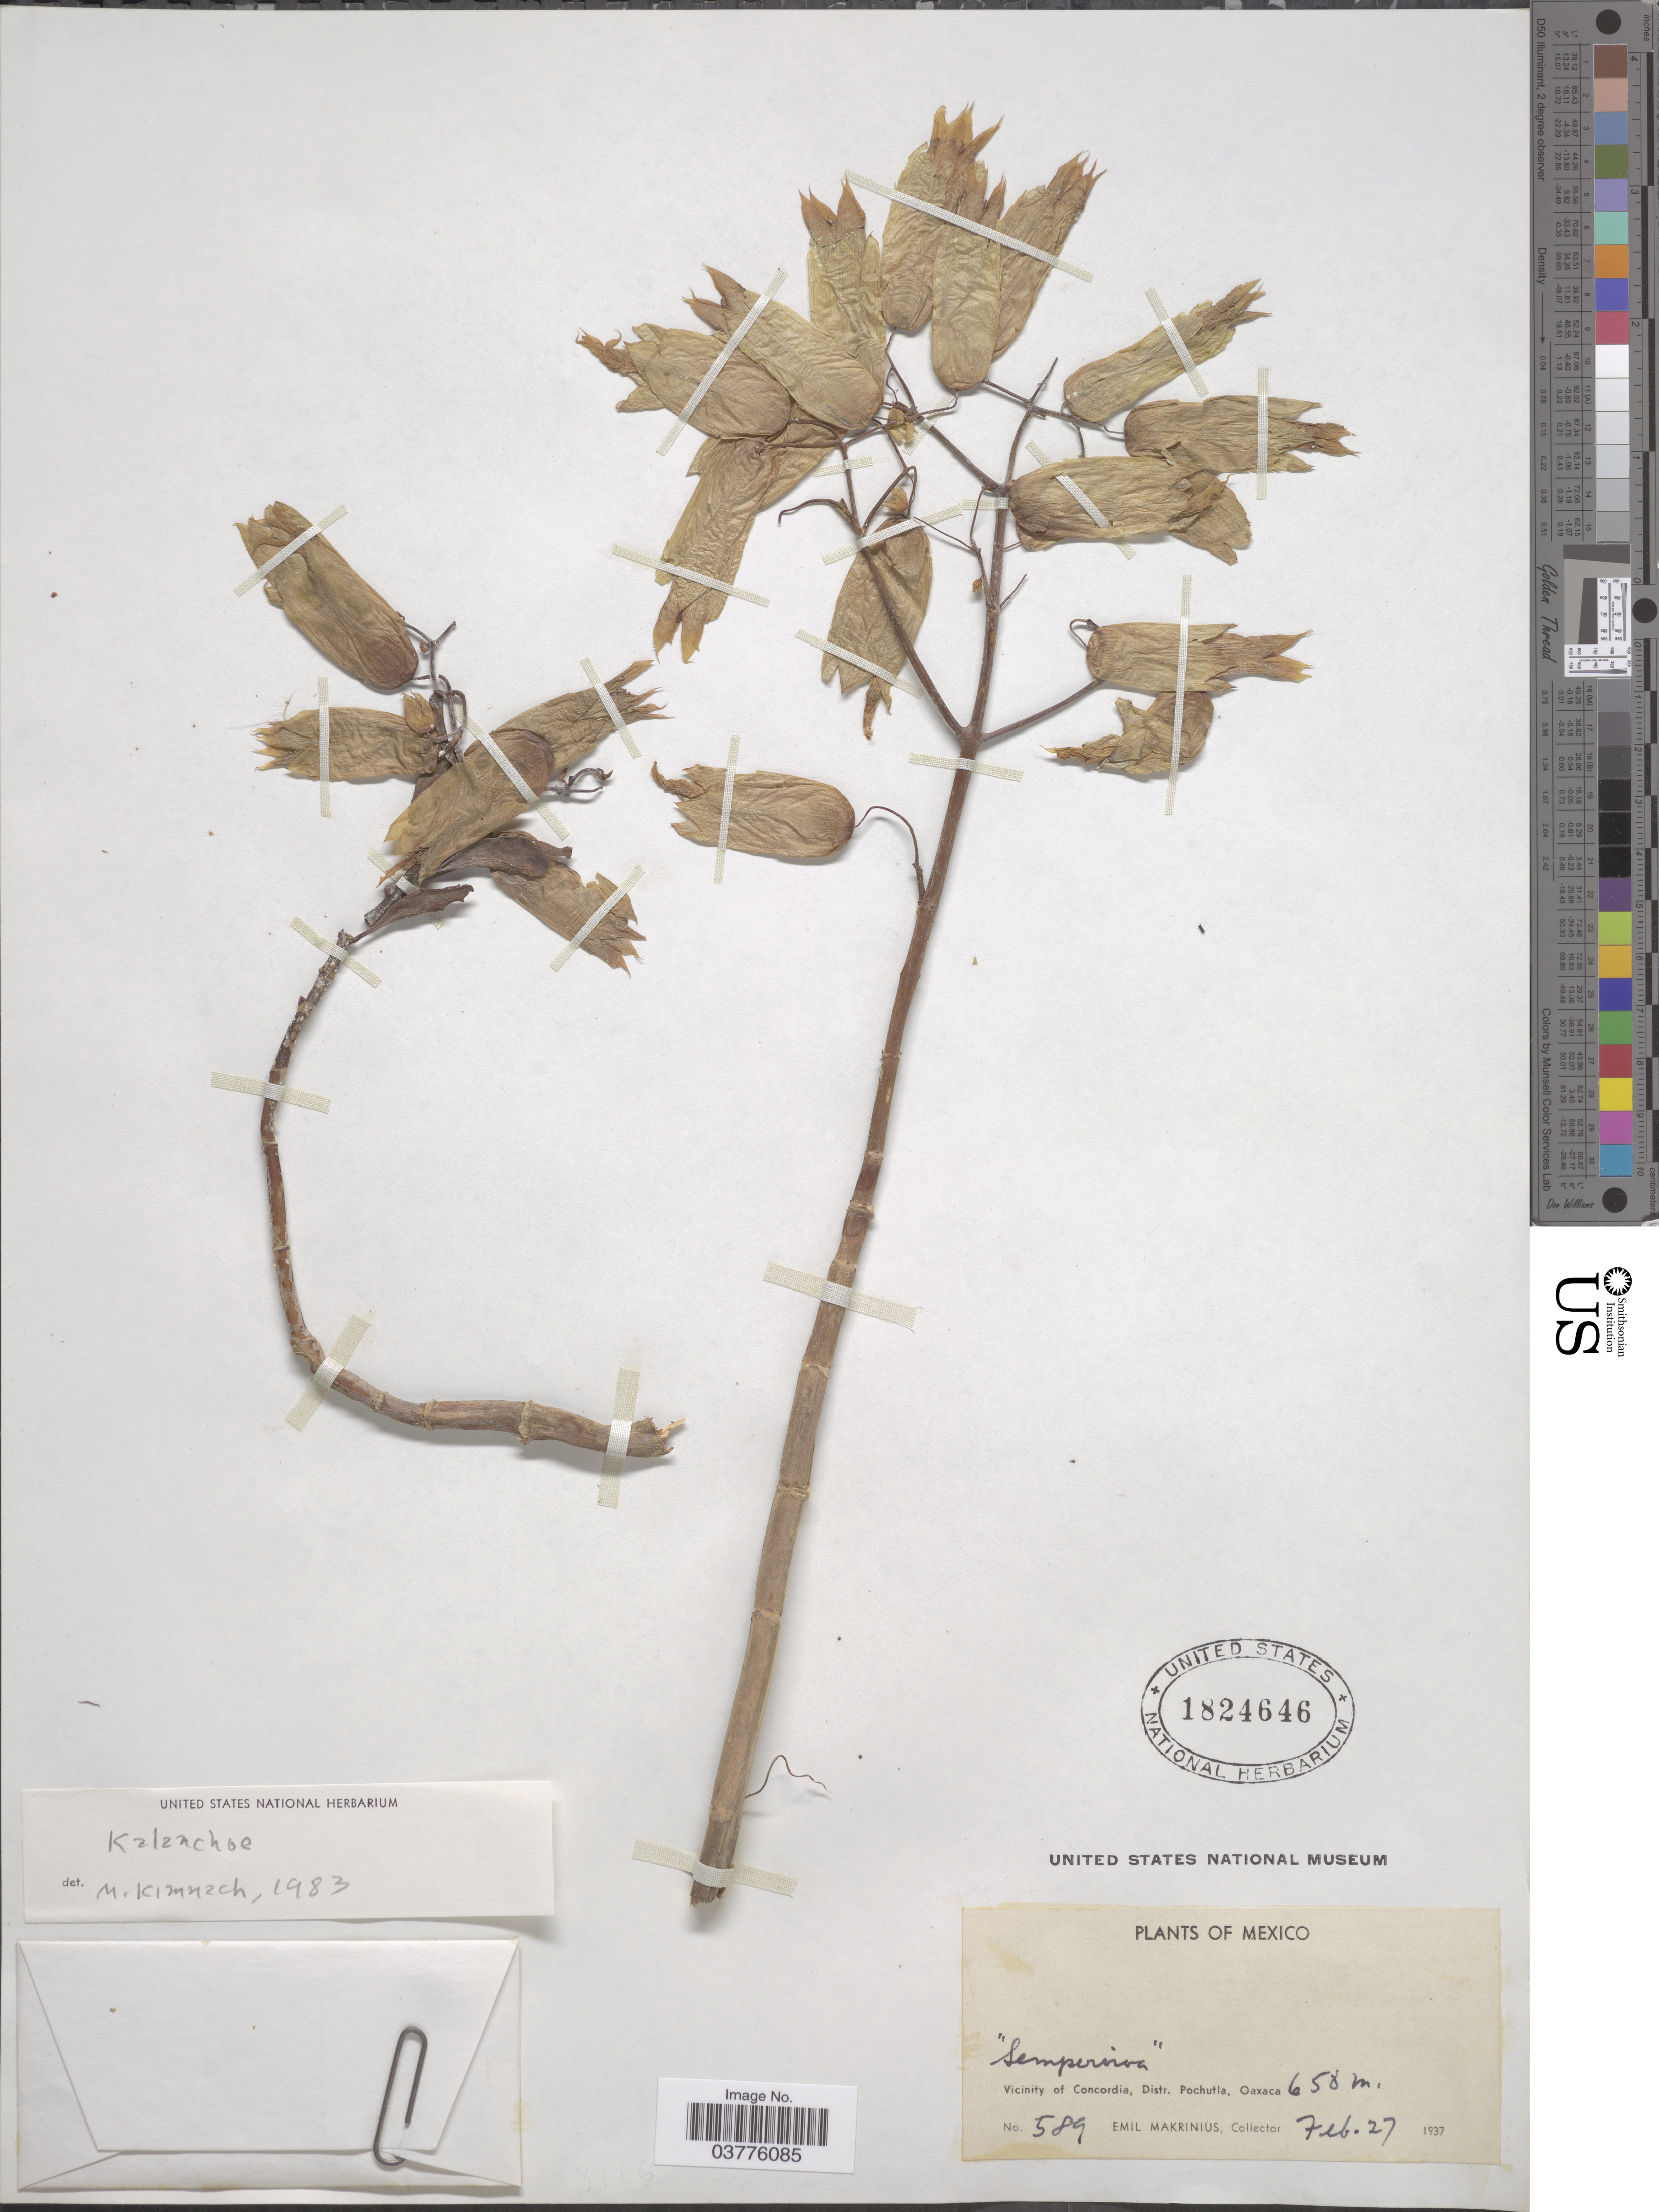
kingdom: Plantae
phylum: Tracheophyta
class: Magnoliopsida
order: Saxifragales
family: Crassulaceae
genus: Kalanchoe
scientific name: Kalanchoe sp.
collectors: E. Makrinus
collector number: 589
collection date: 1937-02-27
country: Mexico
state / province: Oaxaca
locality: Vicinity of Concordia, Distr. Pochutla.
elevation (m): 658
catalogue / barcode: US 1824646